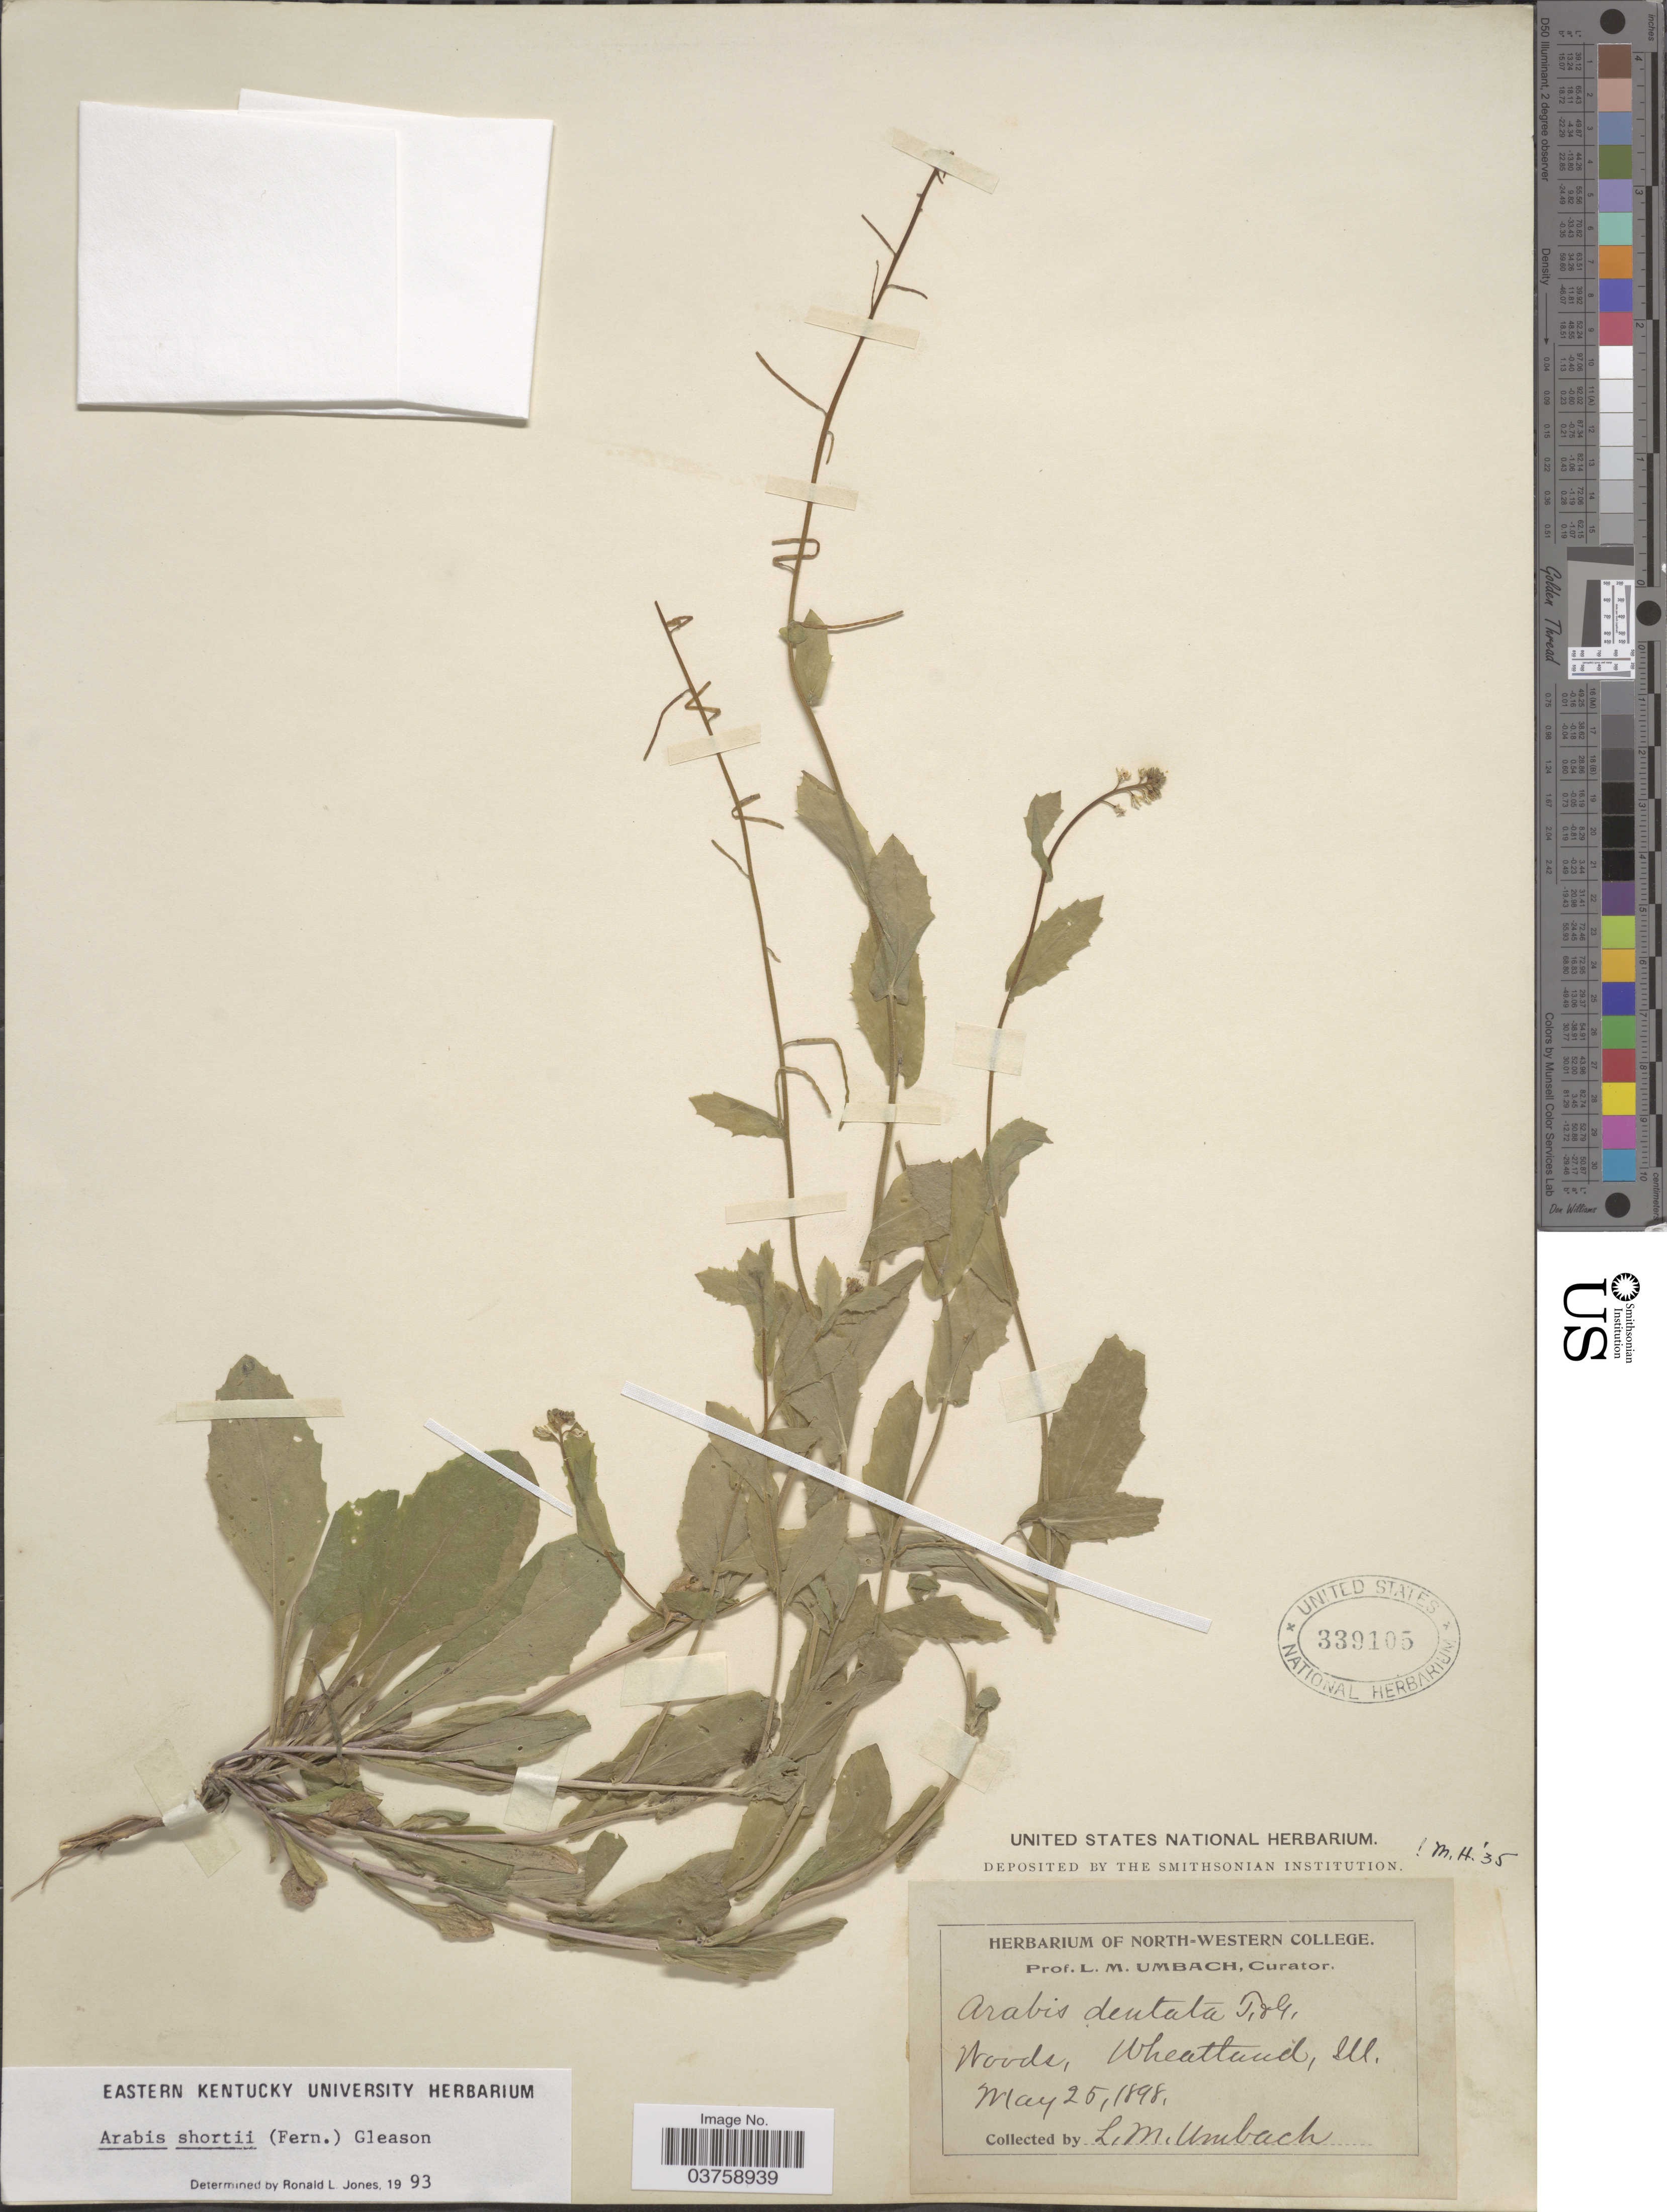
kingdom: Plantae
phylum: Tracheophyta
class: Magnoliopsida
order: Brassicales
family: Brassicaceae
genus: Arabis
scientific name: Arabis shortii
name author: (Fernald) Gleason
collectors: L. M. Umbach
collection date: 1898-05-25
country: United States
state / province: Illinois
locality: Woods, Wheatland.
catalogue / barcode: US 339105